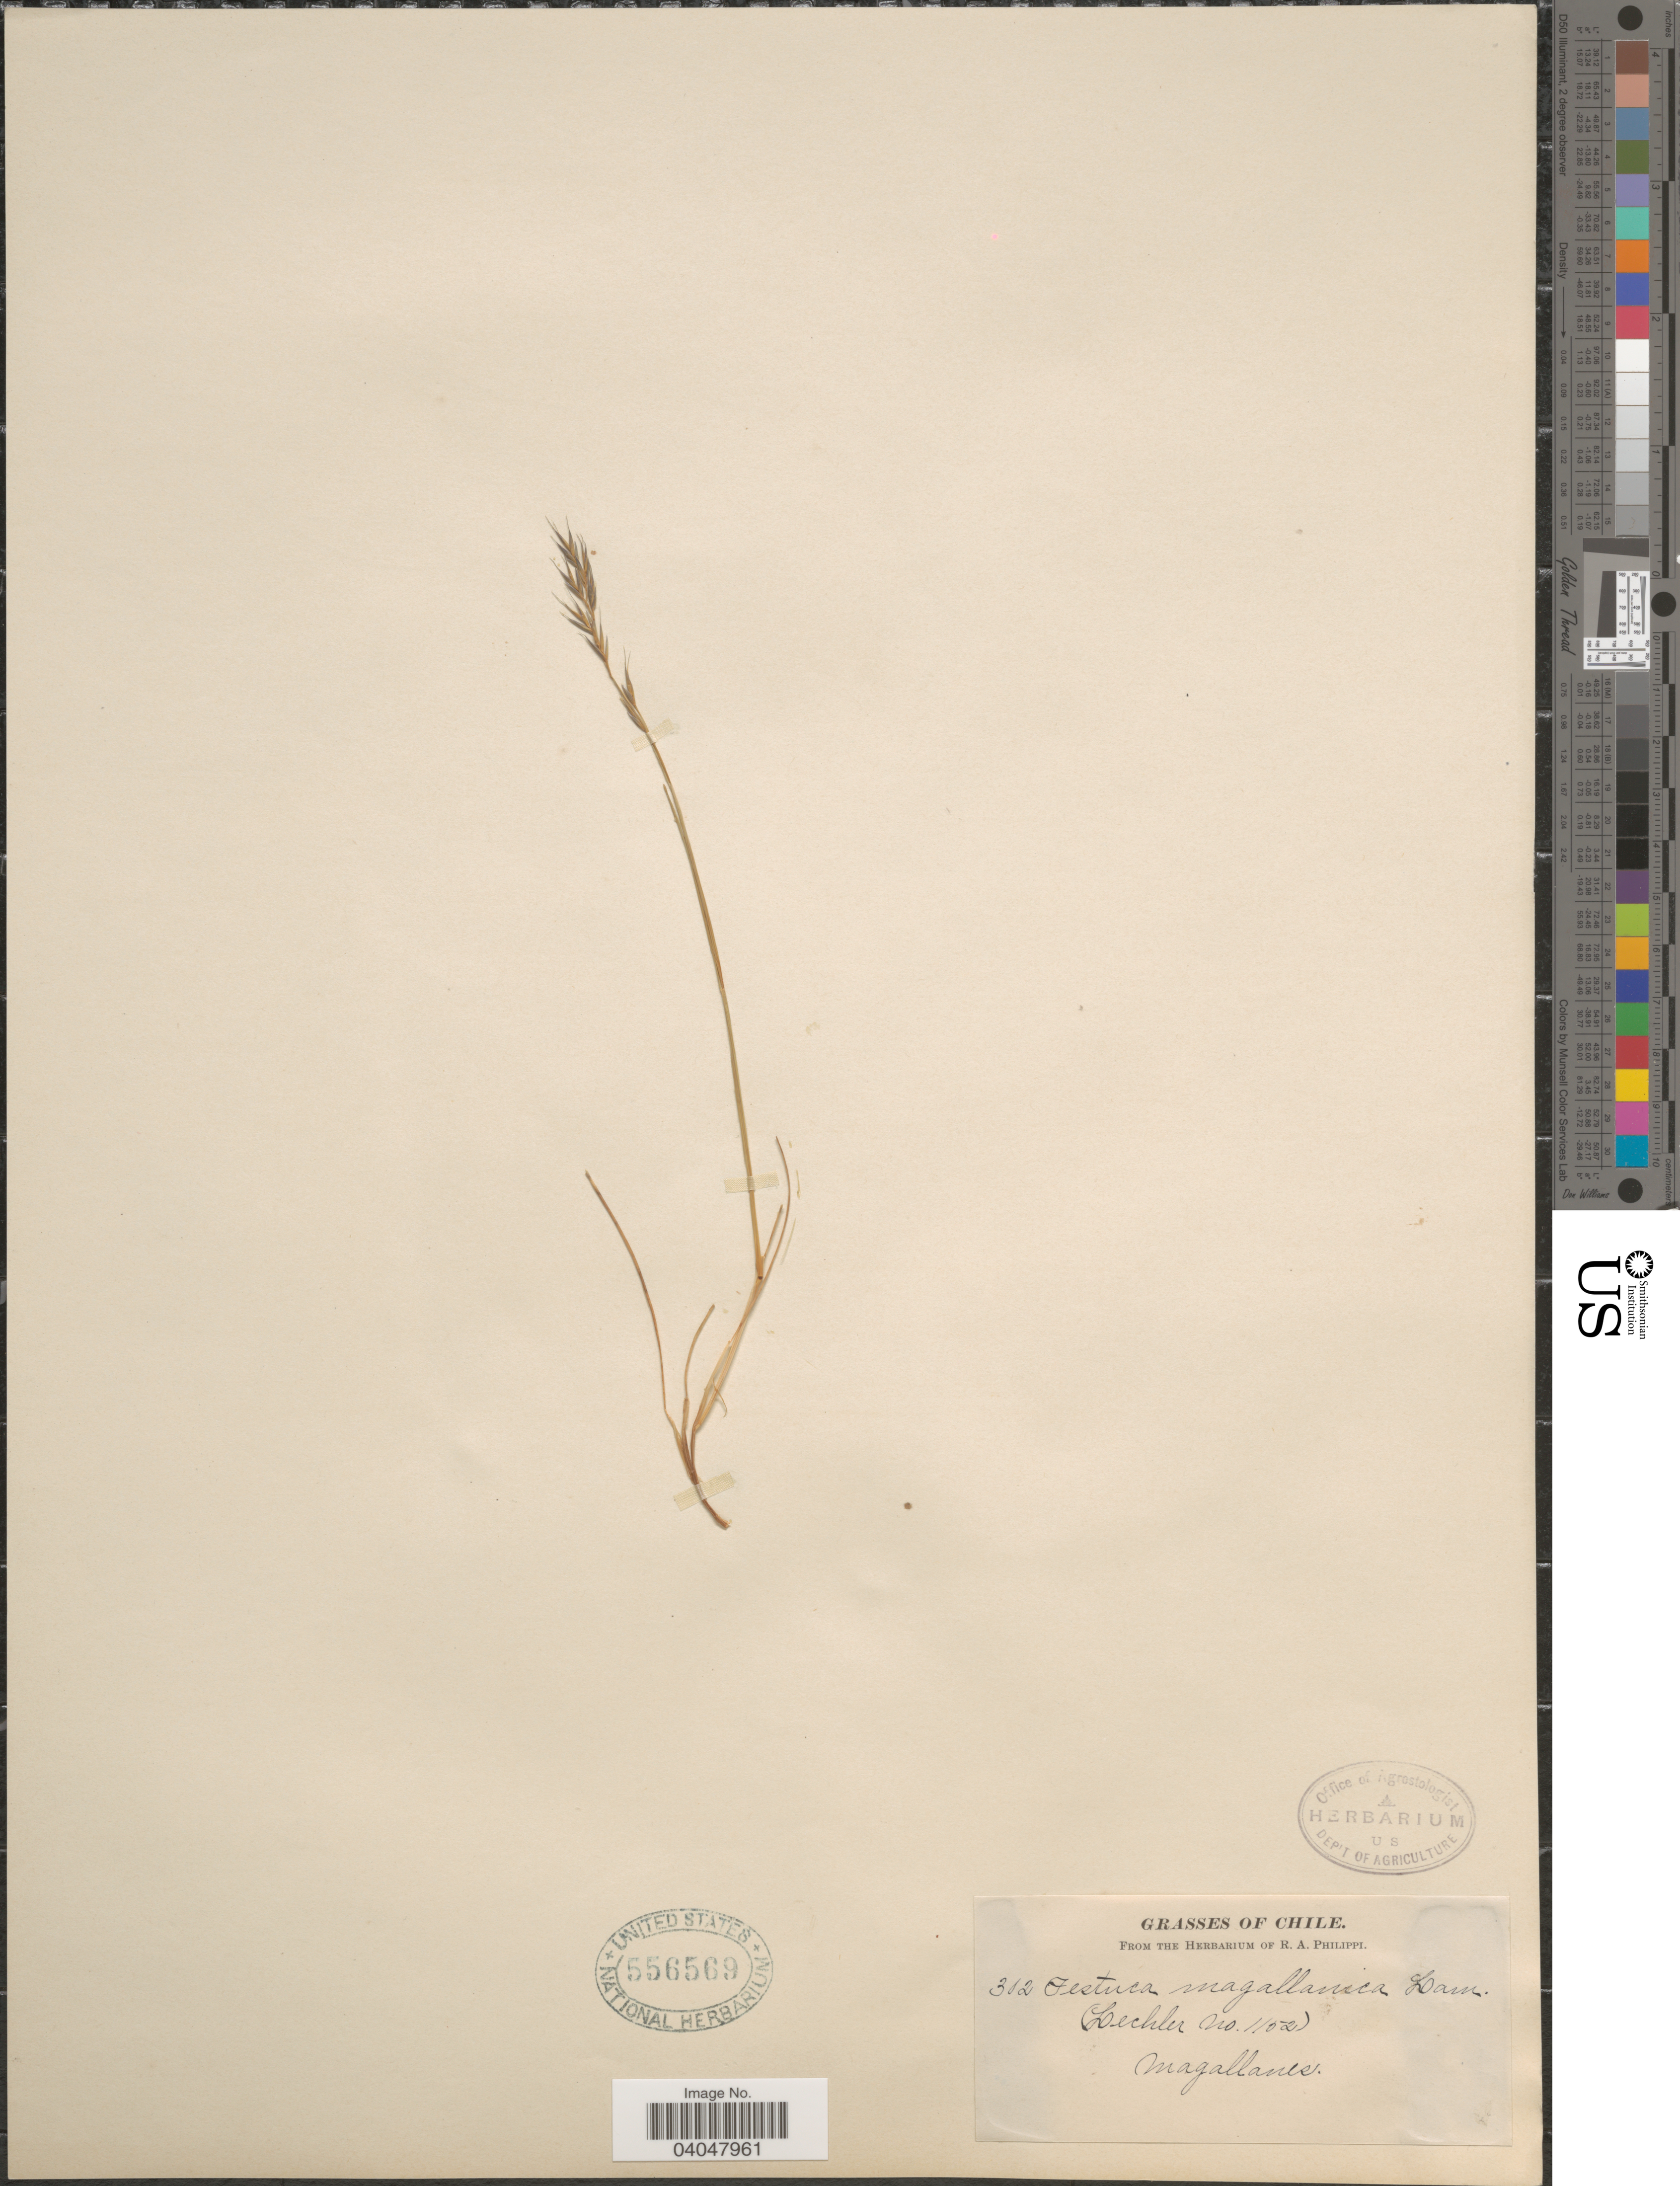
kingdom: Plantae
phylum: Tracheophyta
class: Liliopsida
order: Poales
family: Poaceae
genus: Festuca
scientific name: Festuca magellanica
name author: Lam.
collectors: ex. herb. R.A. Philippi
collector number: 302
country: Chile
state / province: Magallanes y de la Antártica Chilena (XII)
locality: Magallanes.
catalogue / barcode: US 556569